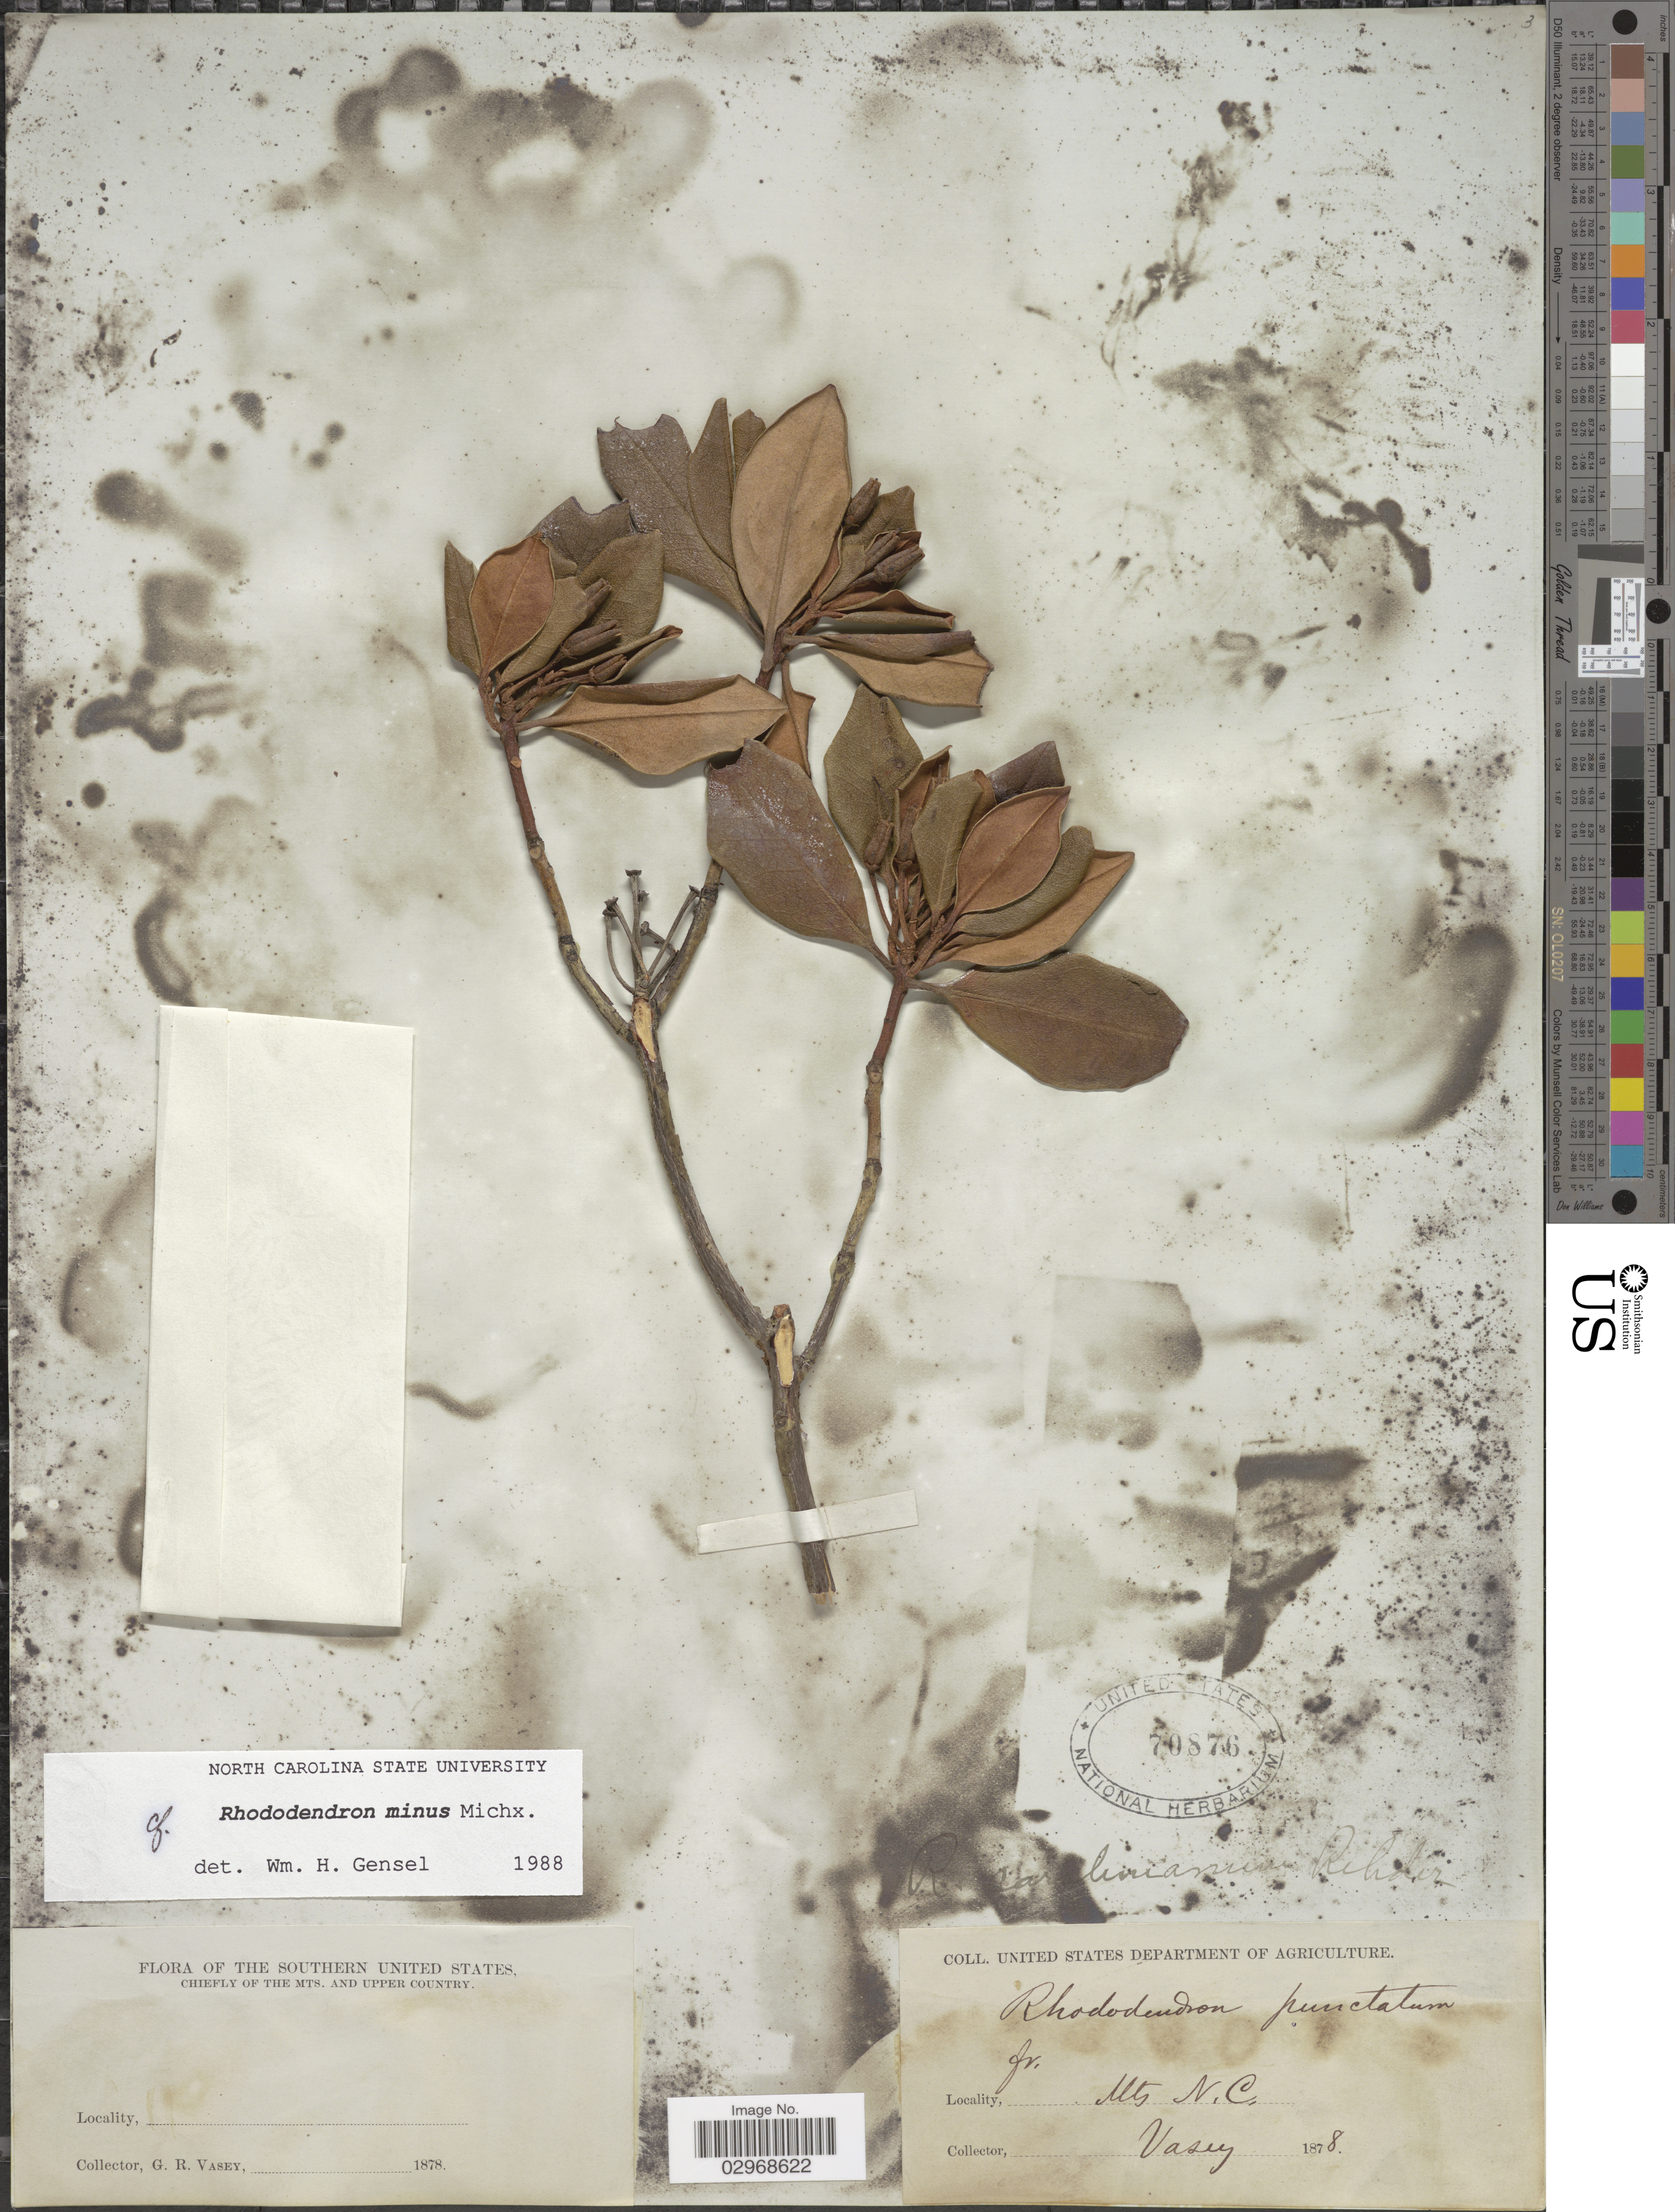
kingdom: Plantae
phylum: Tracheophyta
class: Magnoliopsida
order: Ericales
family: Ericaceae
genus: Rhododendron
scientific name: Rhododendron minus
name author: Michx.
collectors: G. R. Vasey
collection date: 1878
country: United States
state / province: North Carolina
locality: Southern United States. Chiefly of the Mts. and Upper Country.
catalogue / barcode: US 70876